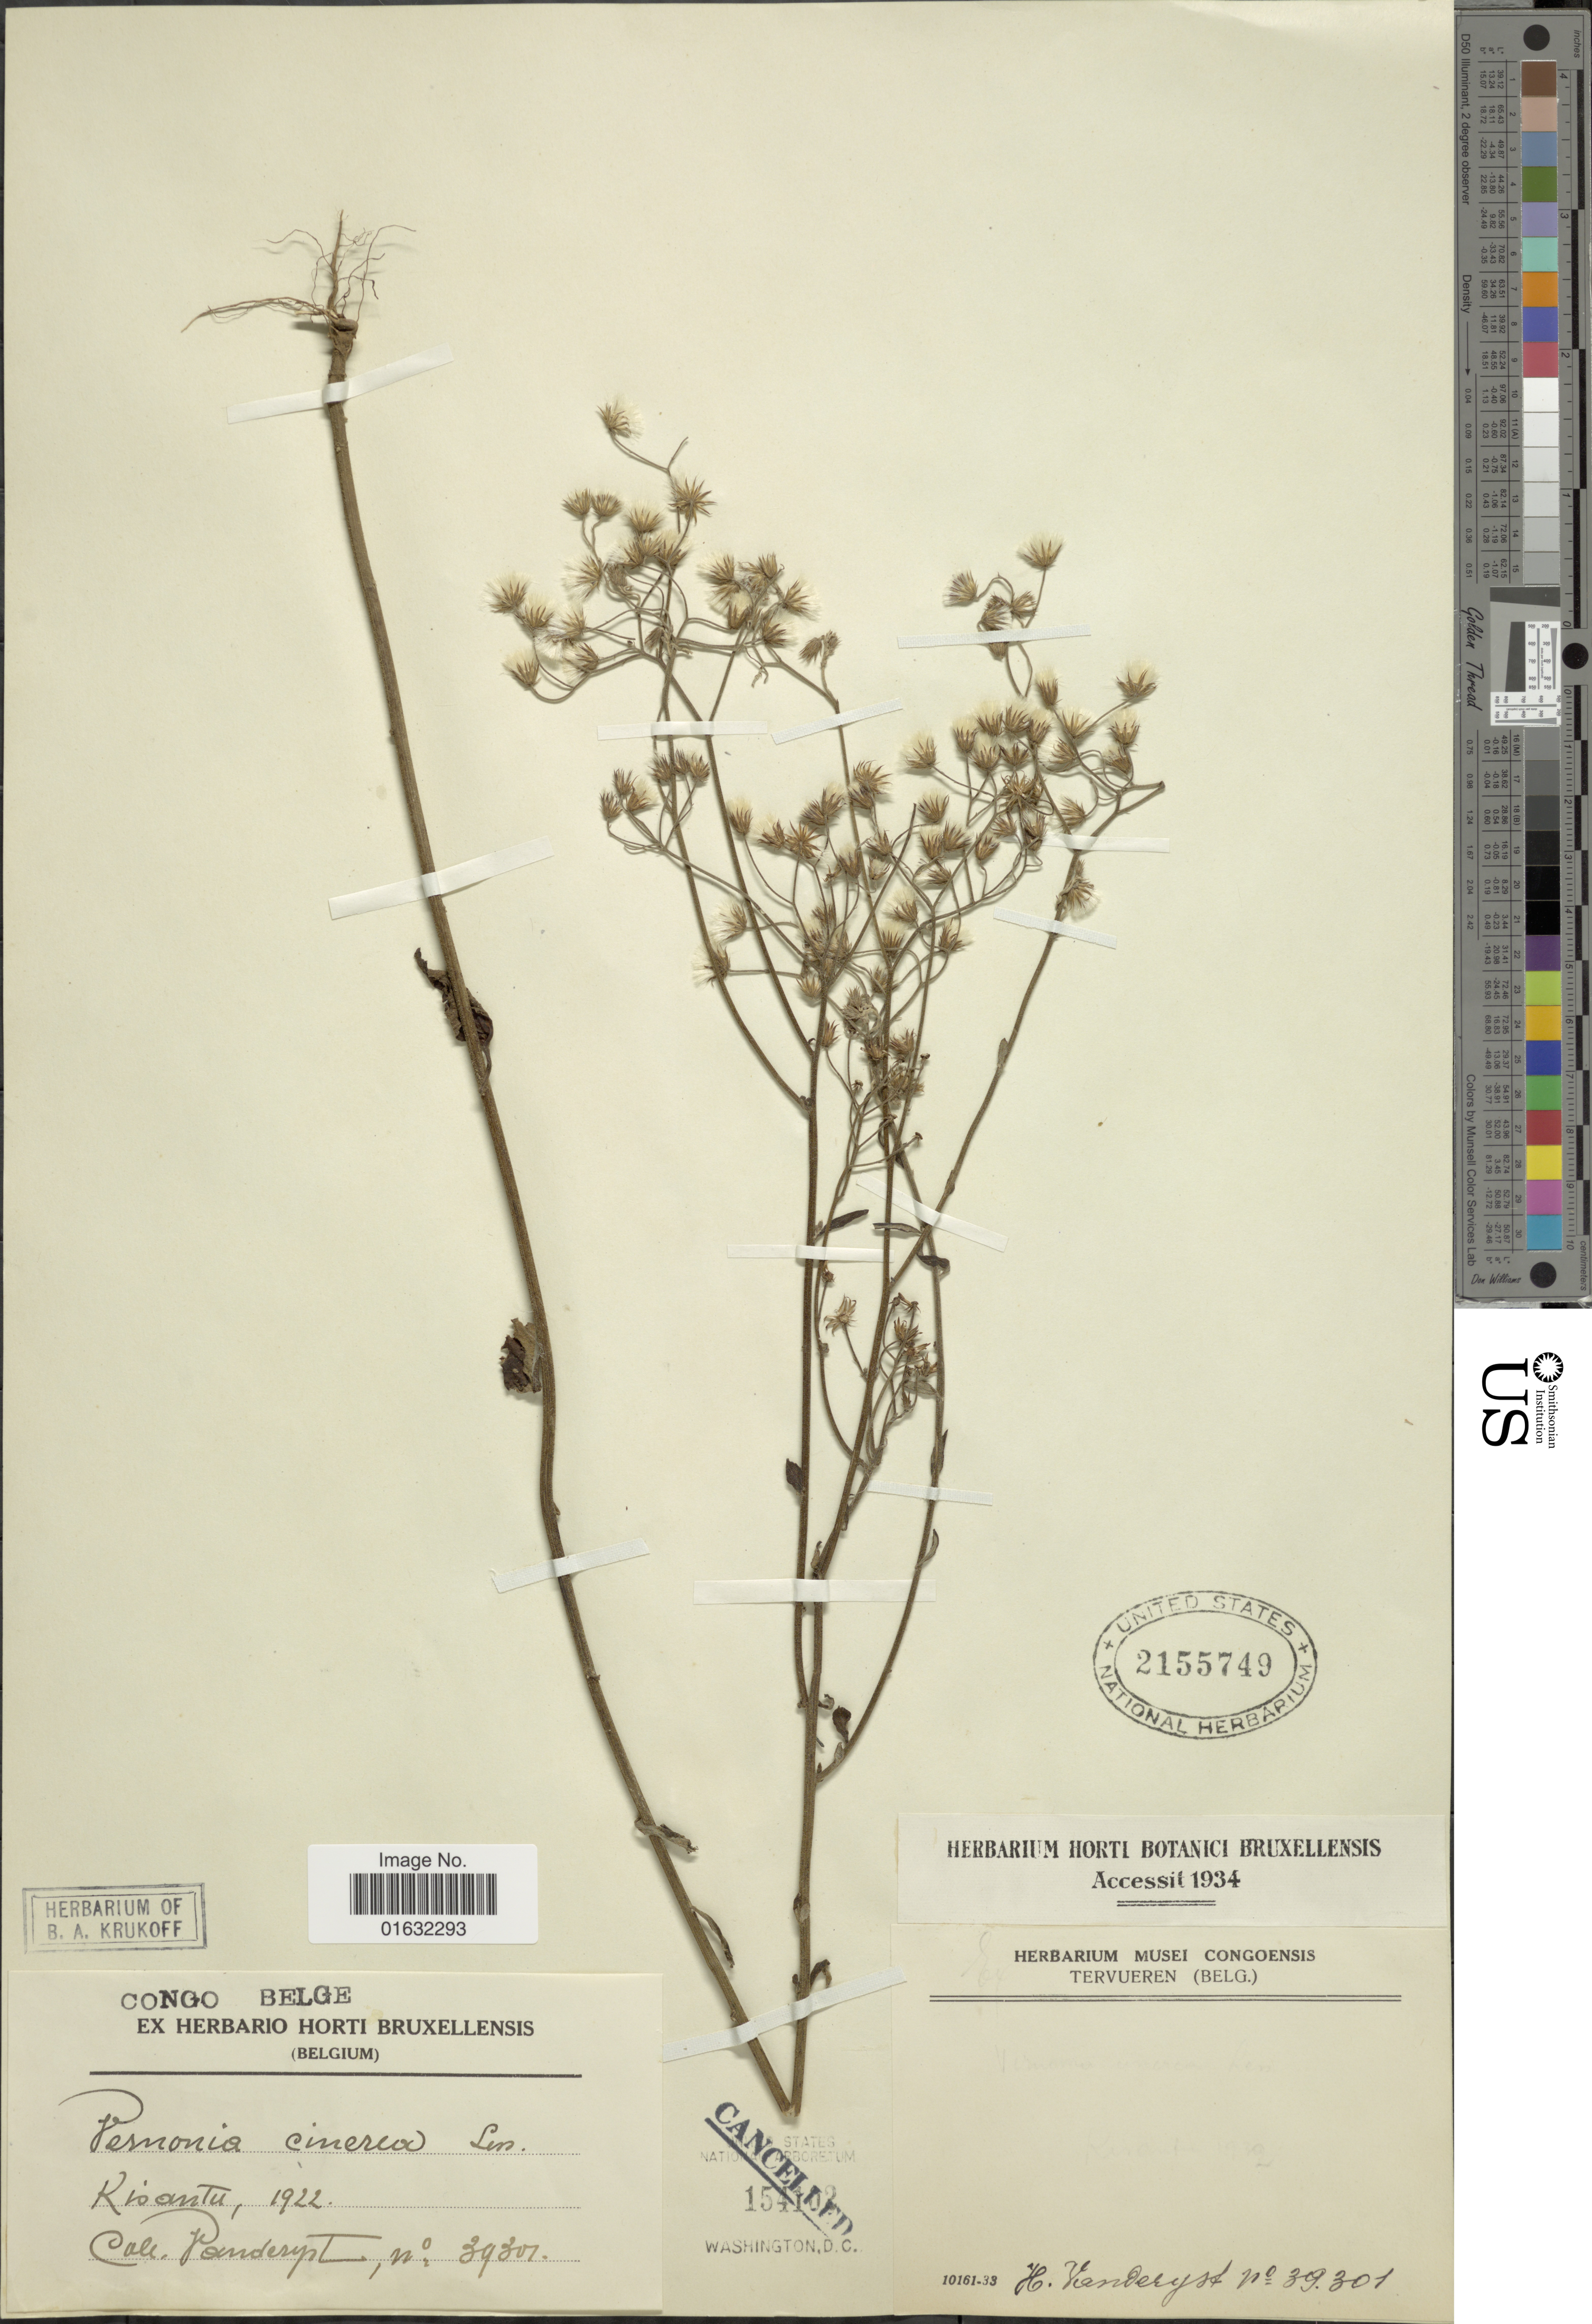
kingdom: Plantae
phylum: Tracheophyta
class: Magnoliopsida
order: Asterales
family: Asteraceae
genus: Cyanthillium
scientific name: Cyanthillium cinereum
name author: (L.) H. Rob.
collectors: H. J. R. Vanderyst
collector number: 39301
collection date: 1922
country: Congo, Democratic Republic of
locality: Congo Belge, Kisantu.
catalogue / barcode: US 2155749